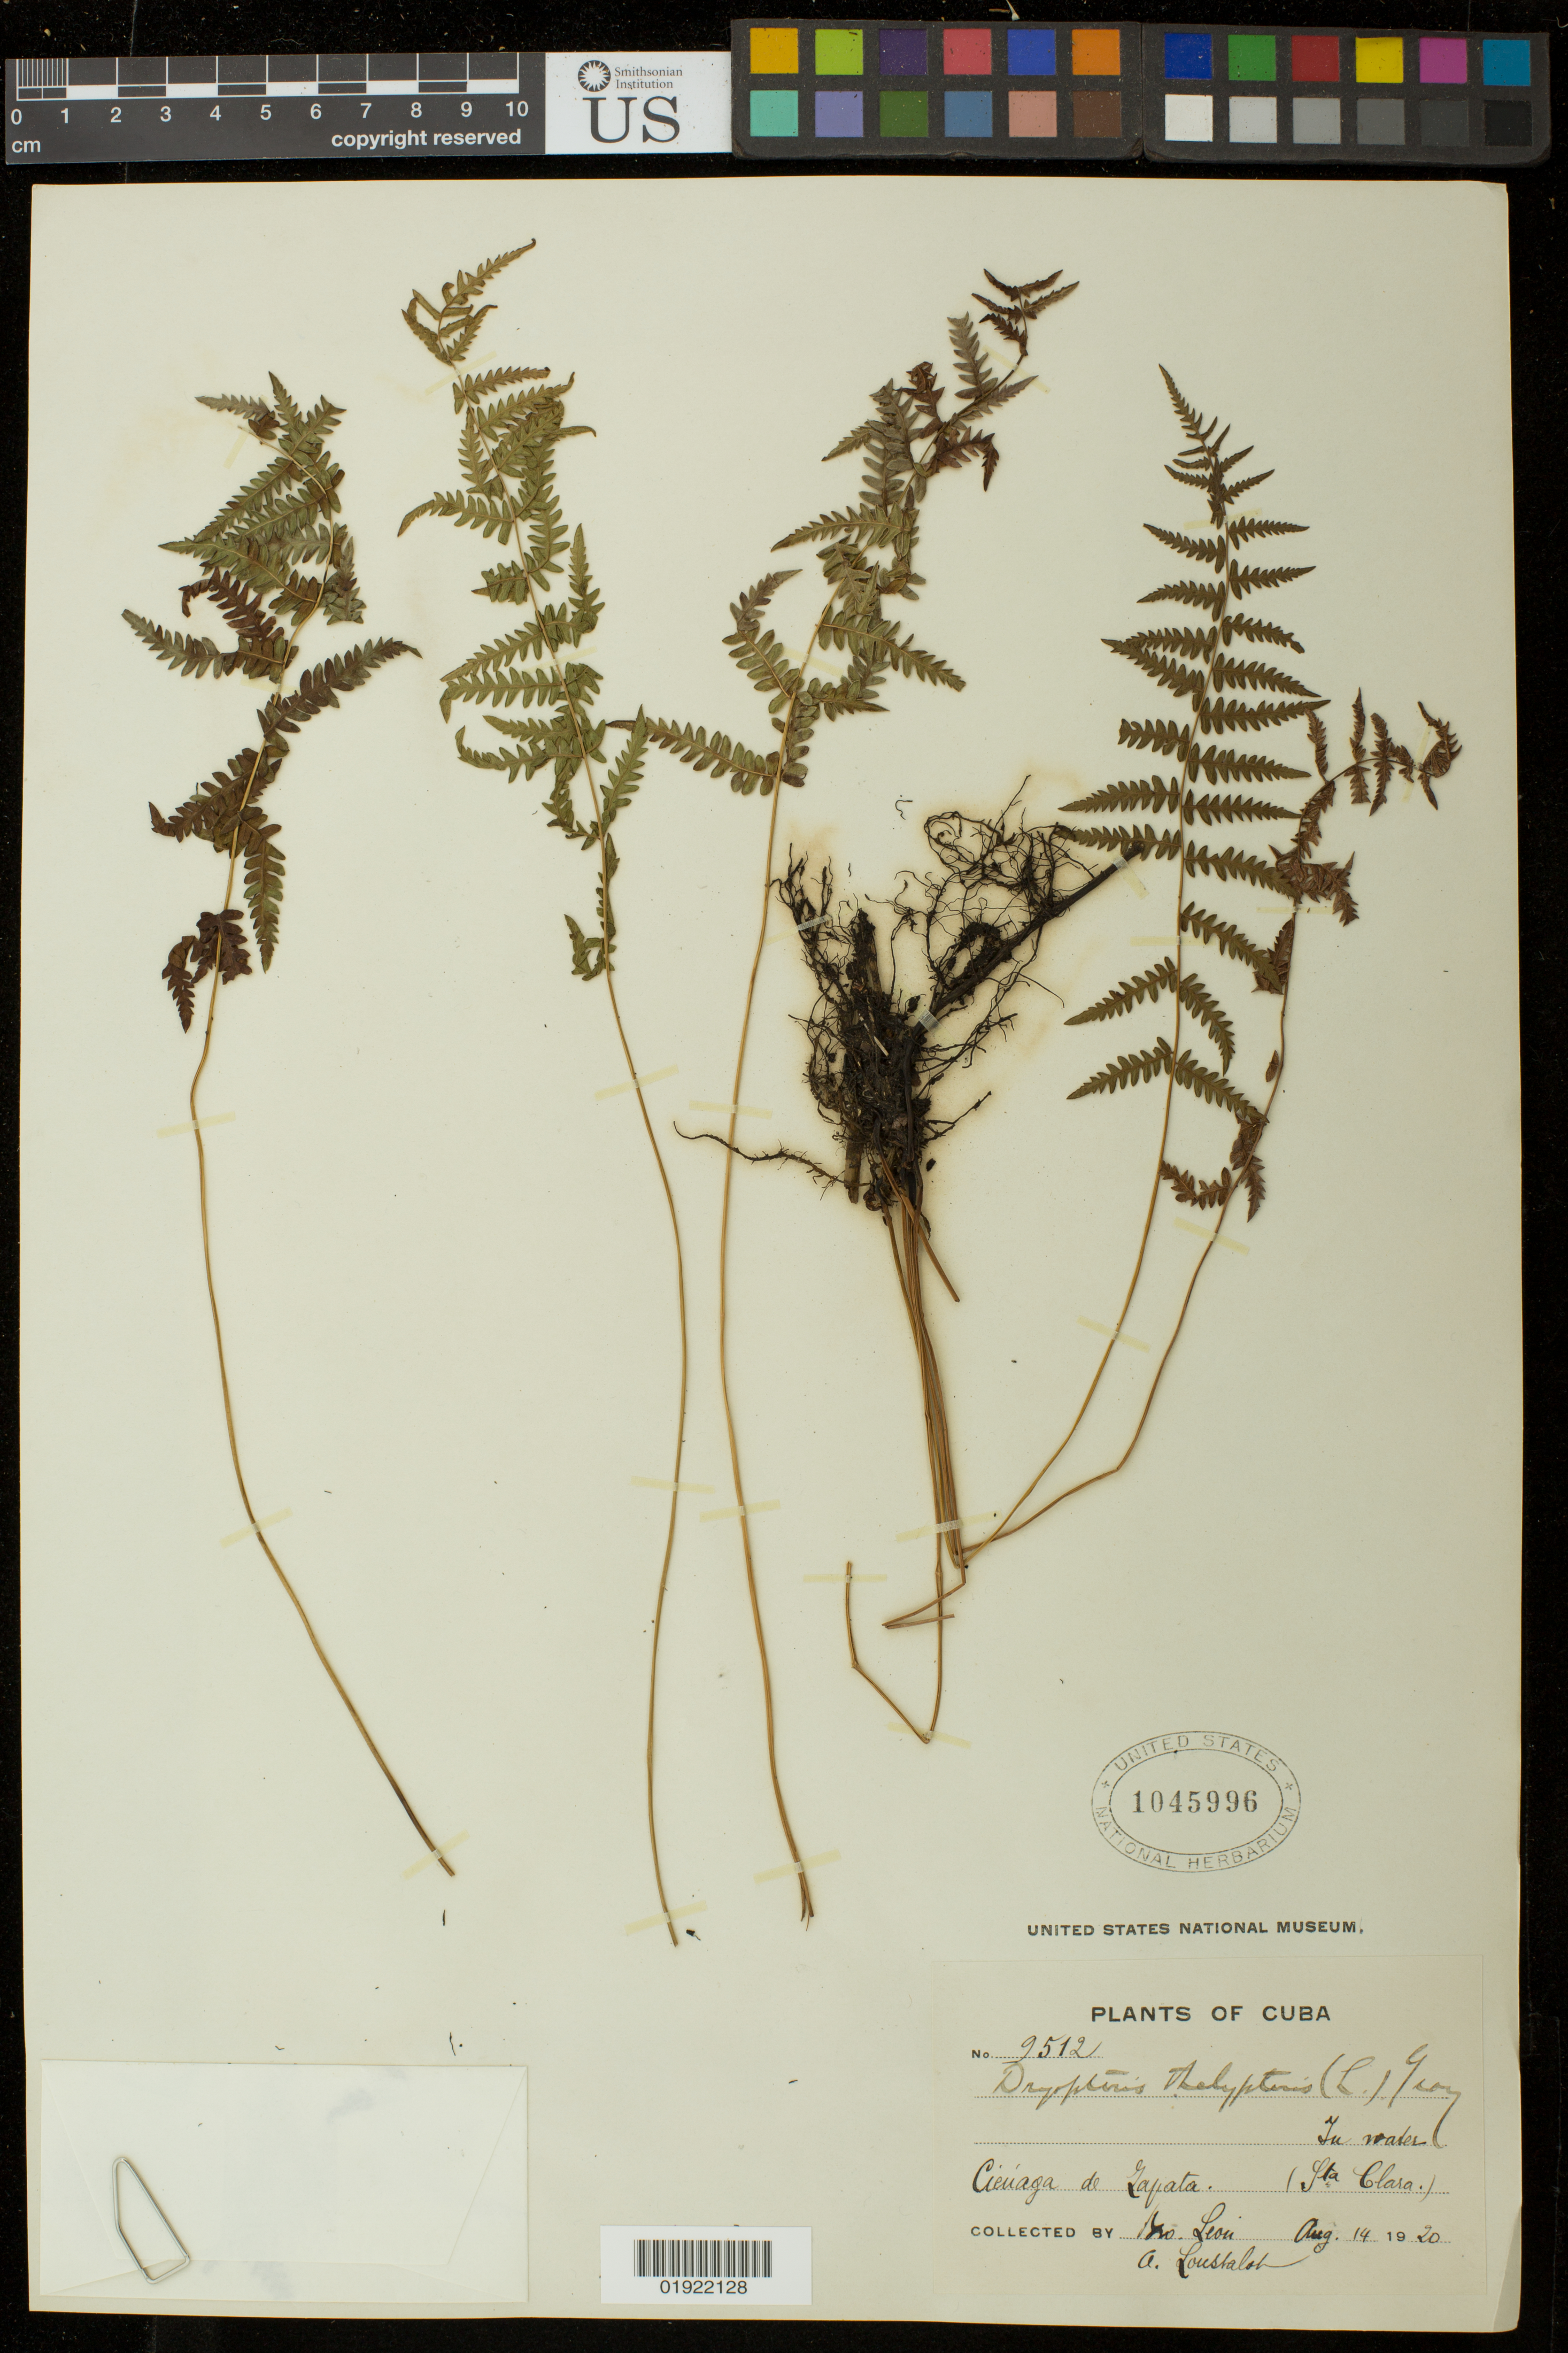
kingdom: Plantae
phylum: Tracheophyta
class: Polypodiopsida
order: Polypodiales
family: Thelypteridaceae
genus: Thelypteris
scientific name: Thelypteris palustris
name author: (Salisb.) Schott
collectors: Bro. León & A. Loustalot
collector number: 9512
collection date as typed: Aug. 14, 1920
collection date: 1920-08-14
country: Cuba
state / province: Villa Clara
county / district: Santa Clara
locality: Cieuaga de Zapata (Sta. Clara)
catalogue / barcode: US 1045996